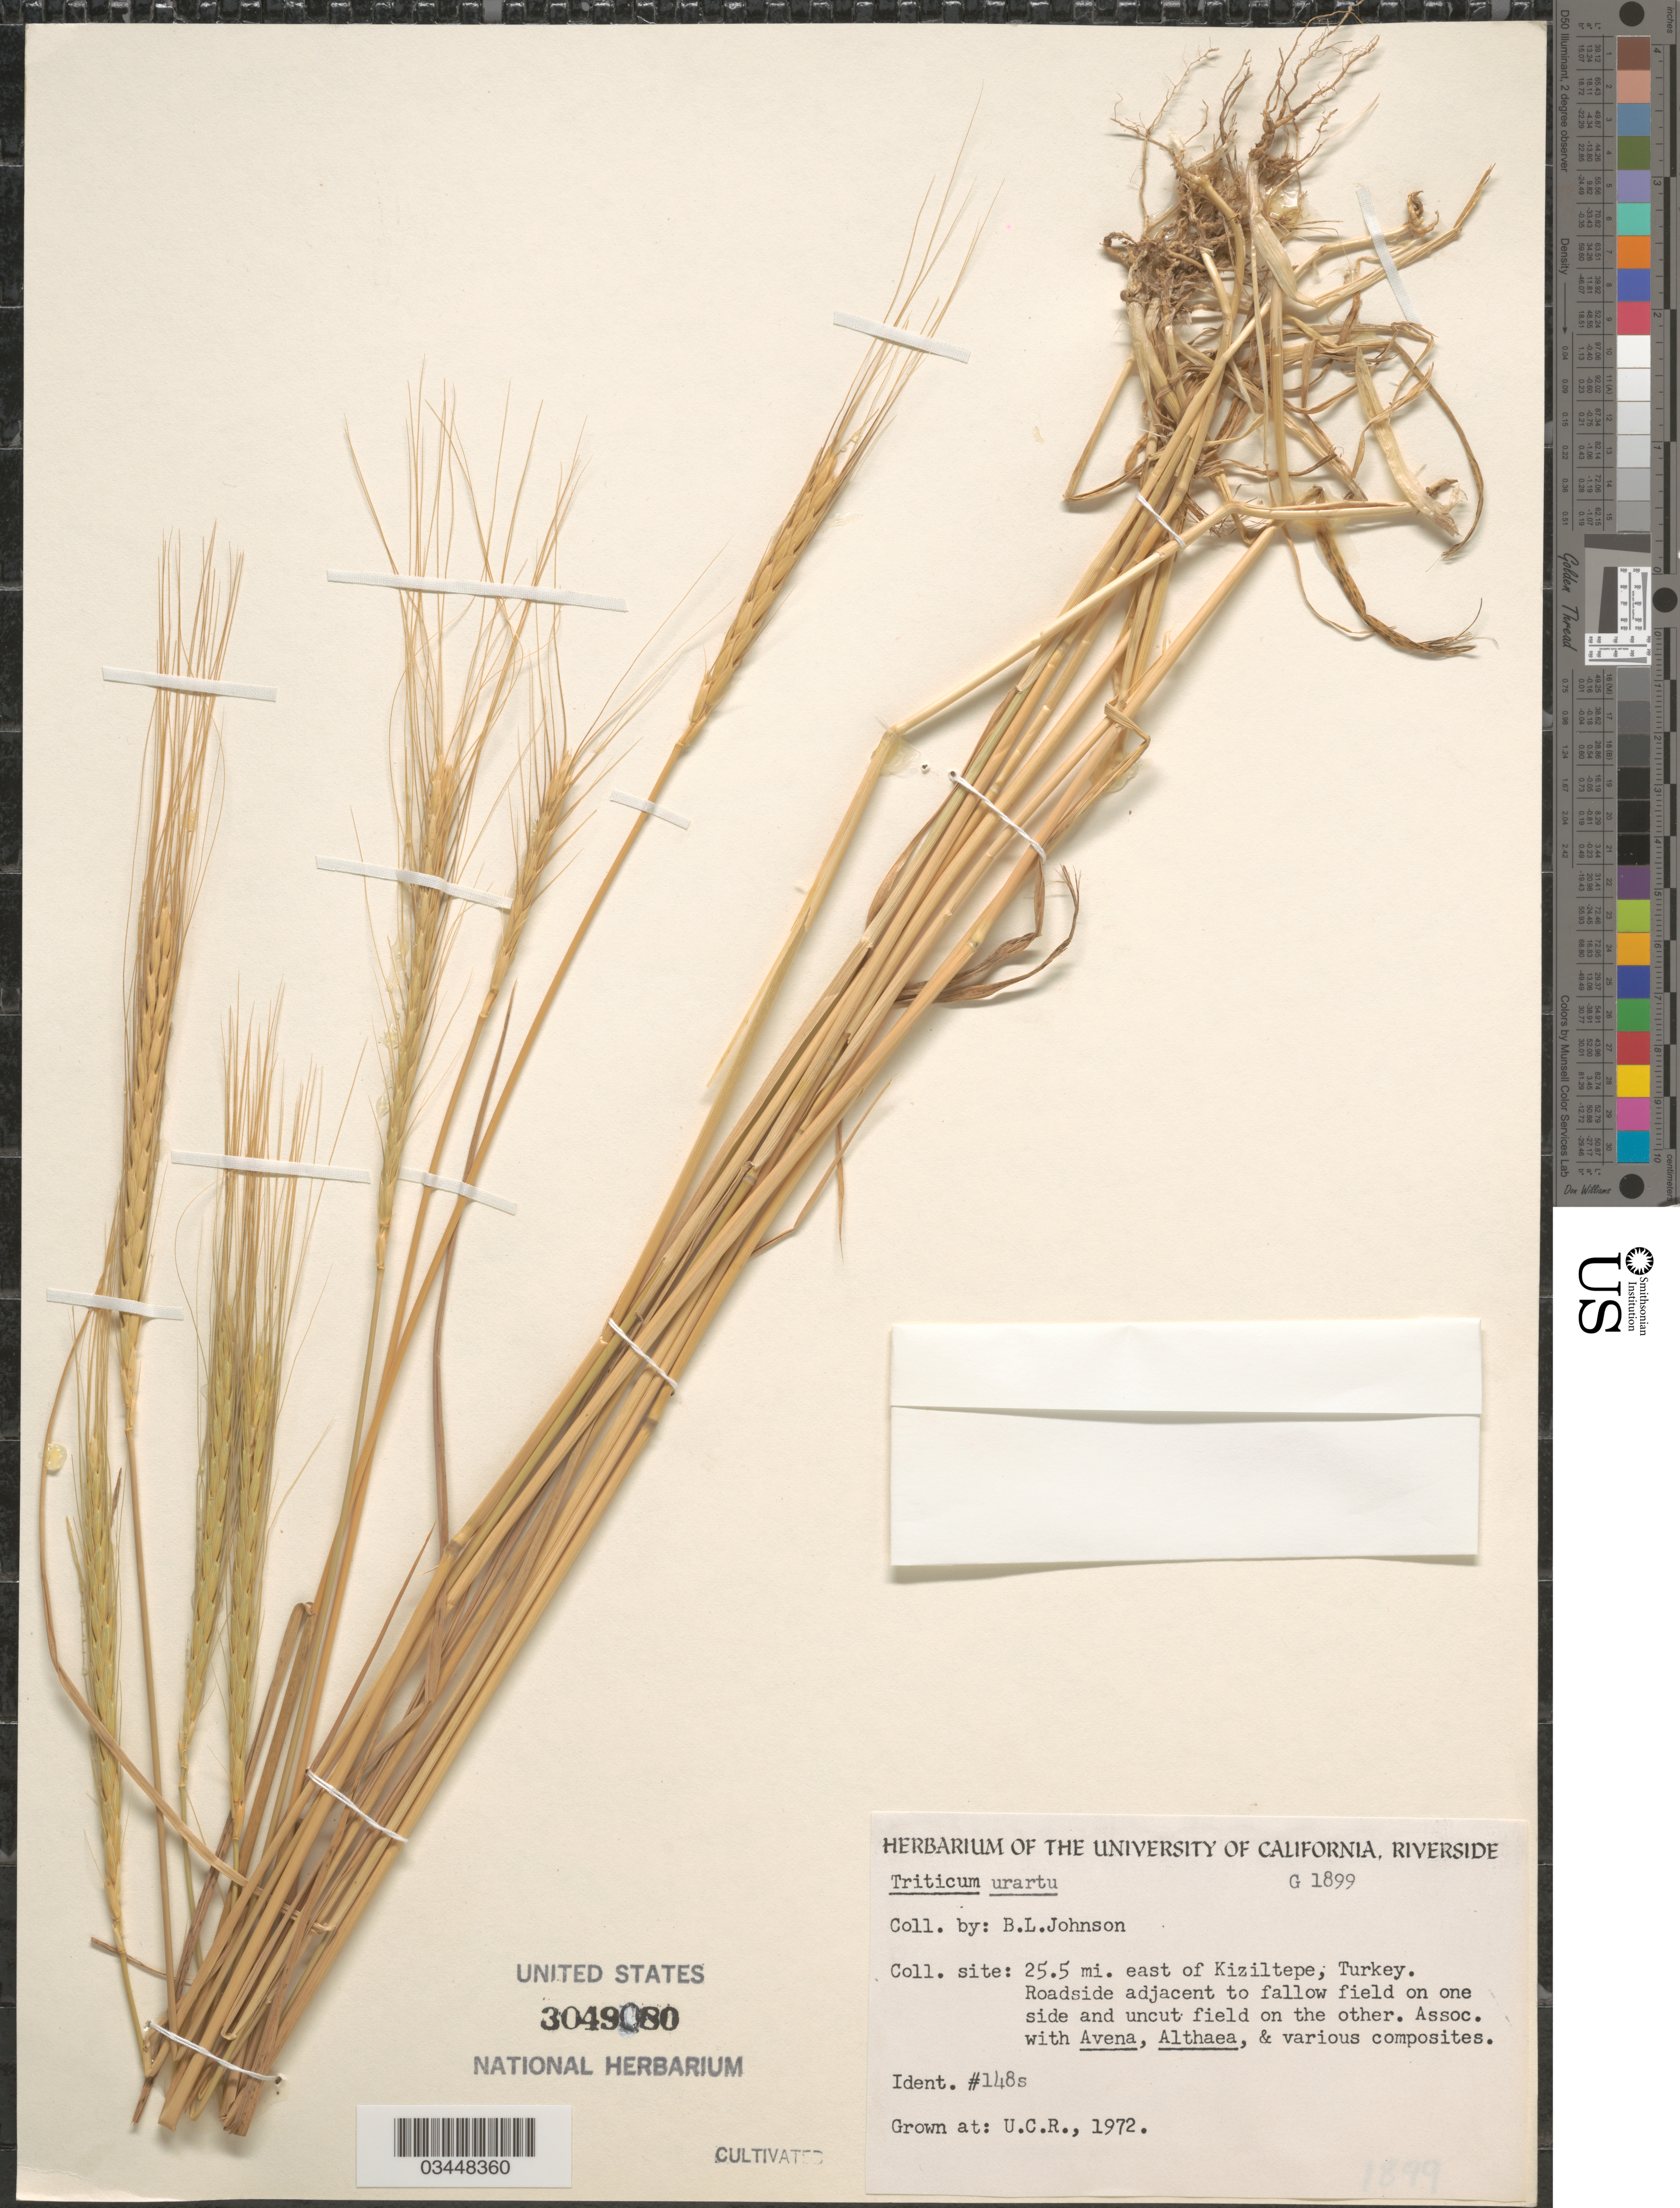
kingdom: Plantae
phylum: Tracheophyta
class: Liliopsida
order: Poales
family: Poaceae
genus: Triticum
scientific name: Triticum urartu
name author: Thumanjan ex Gandilyan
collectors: ex herb. Univ. of California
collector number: G1899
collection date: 1972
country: United States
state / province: California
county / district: Riverside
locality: U.C.R.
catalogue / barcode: US 3049080